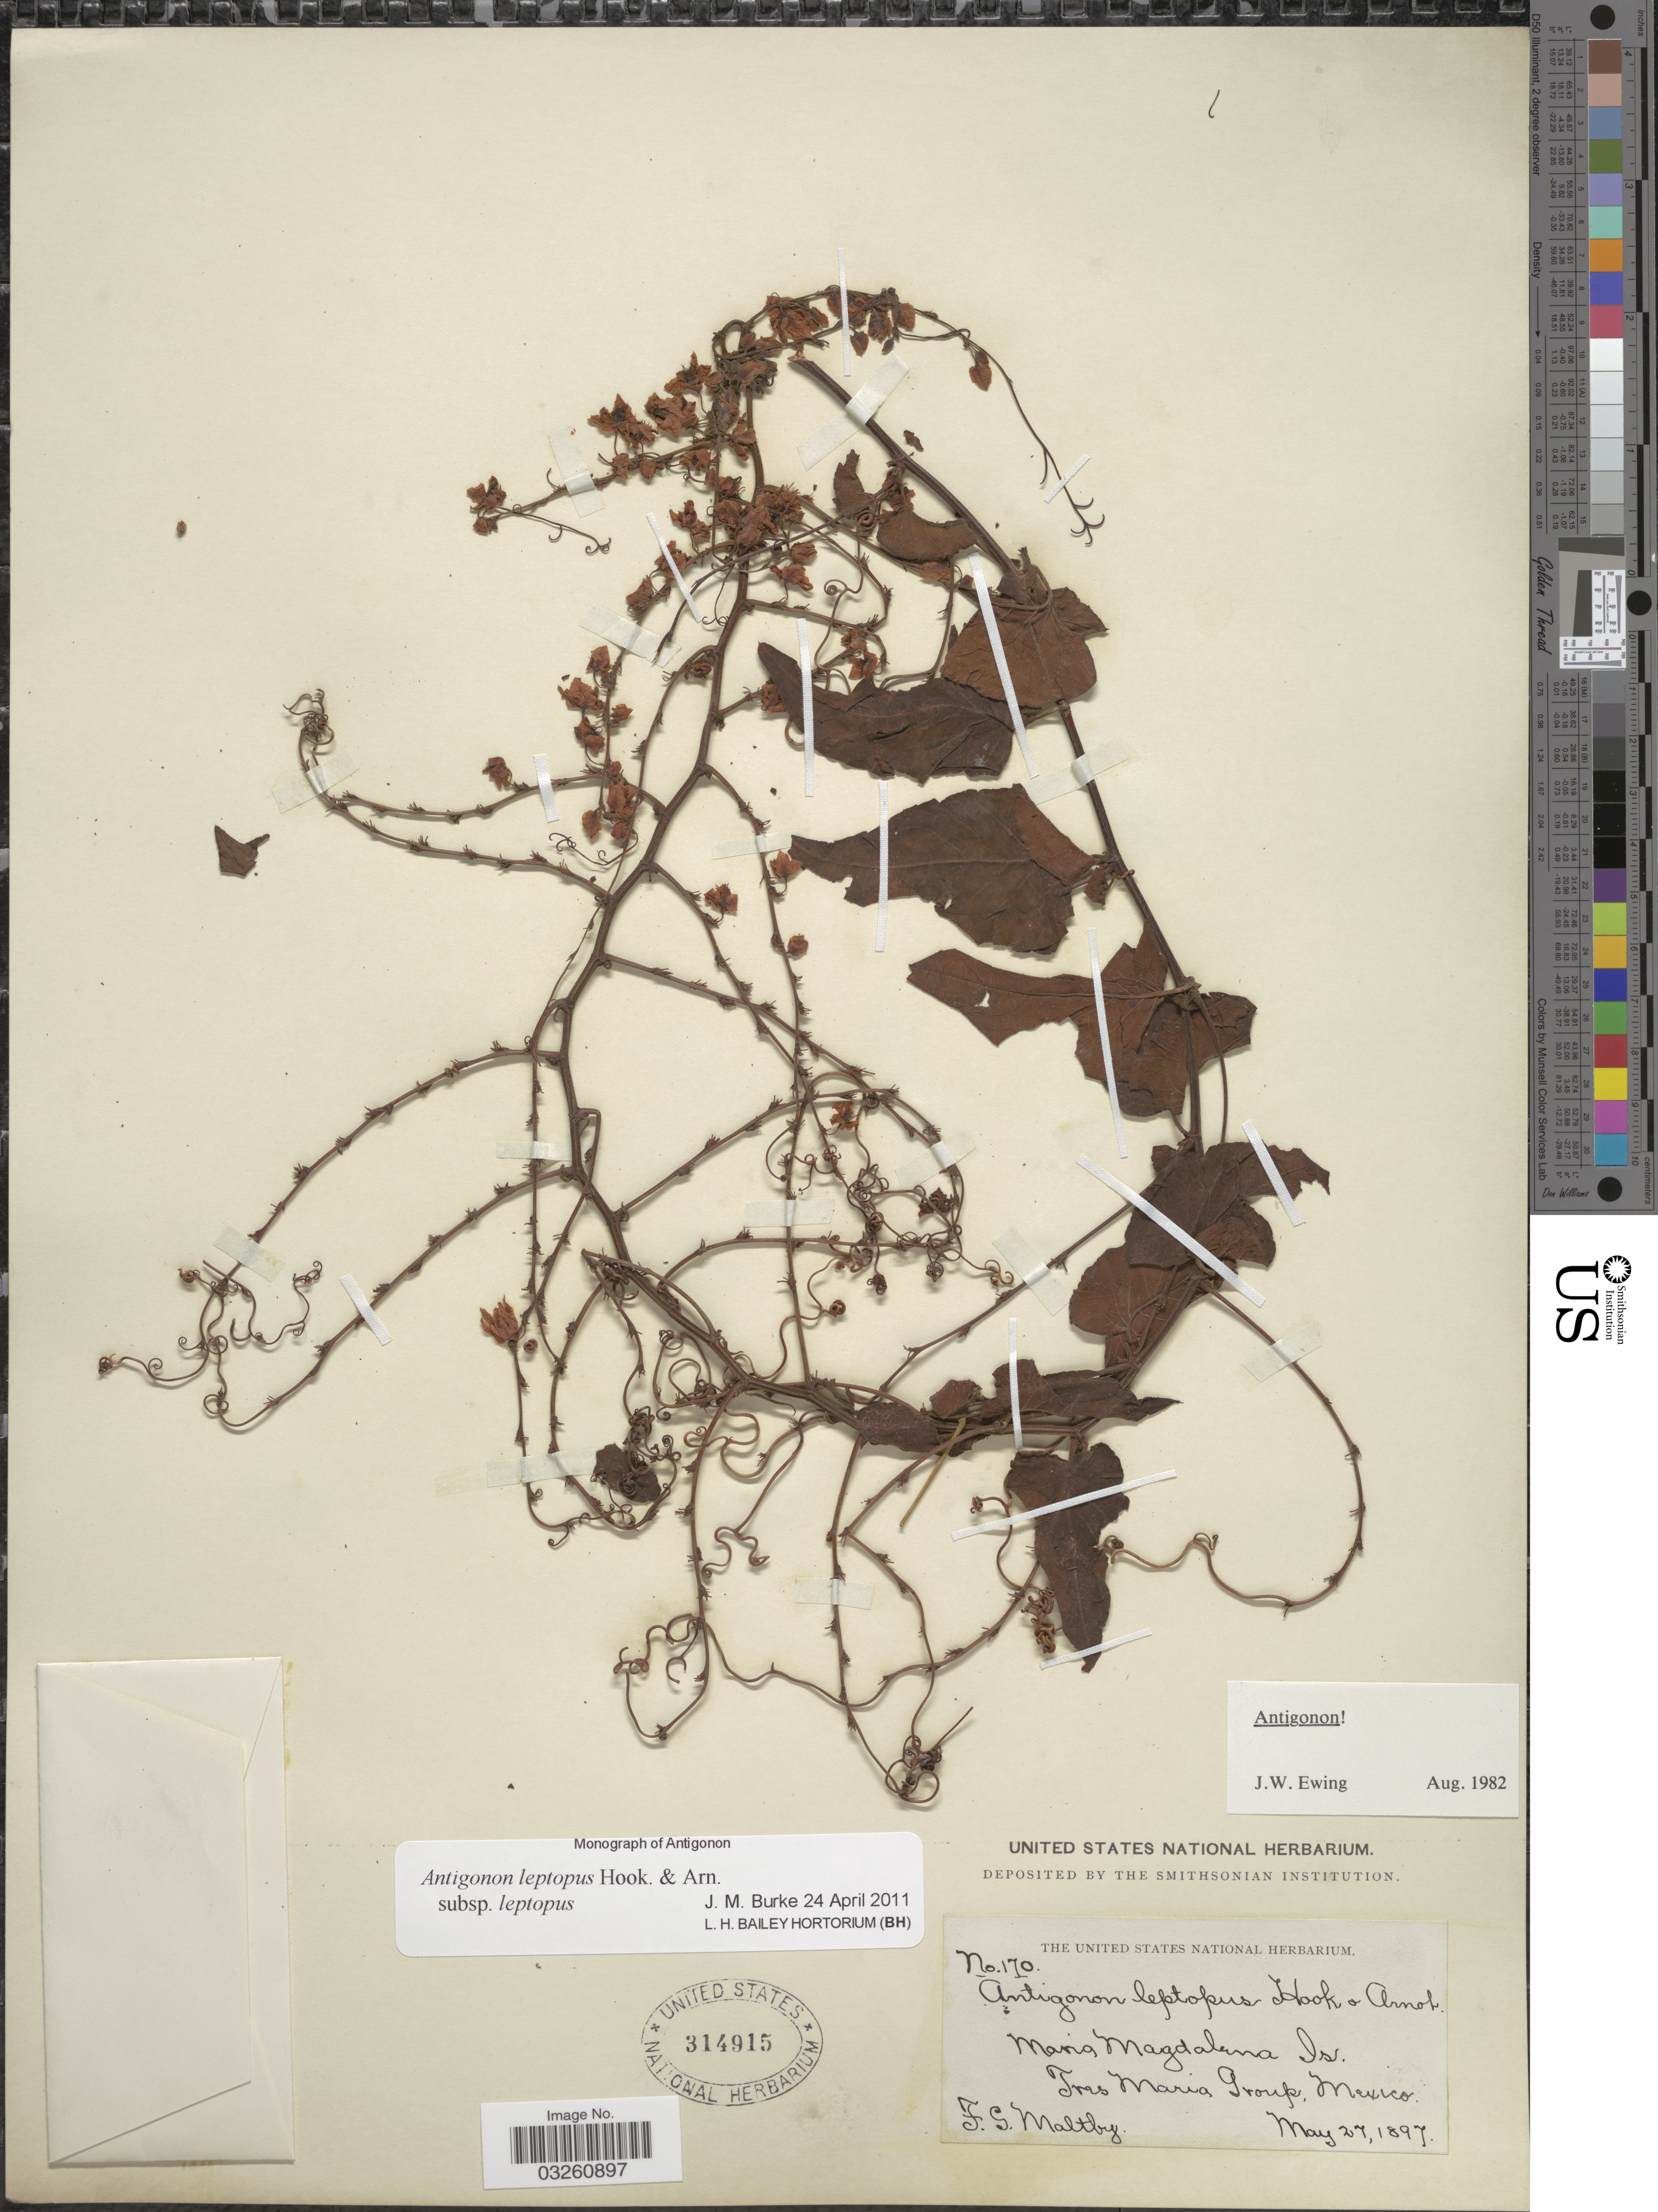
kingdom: Plantae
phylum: Tracheophyta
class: Magnoliopsida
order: Caryophyllales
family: Polygonaceae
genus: Antigonon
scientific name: Antigonon leptopus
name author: Hook. & Arn.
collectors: F. S. Maltby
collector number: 170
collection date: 1897-05-27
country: Mexico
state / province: Nayarit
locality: Maria Magdalena Is. Tres Maria Group.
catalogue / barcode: US 314915